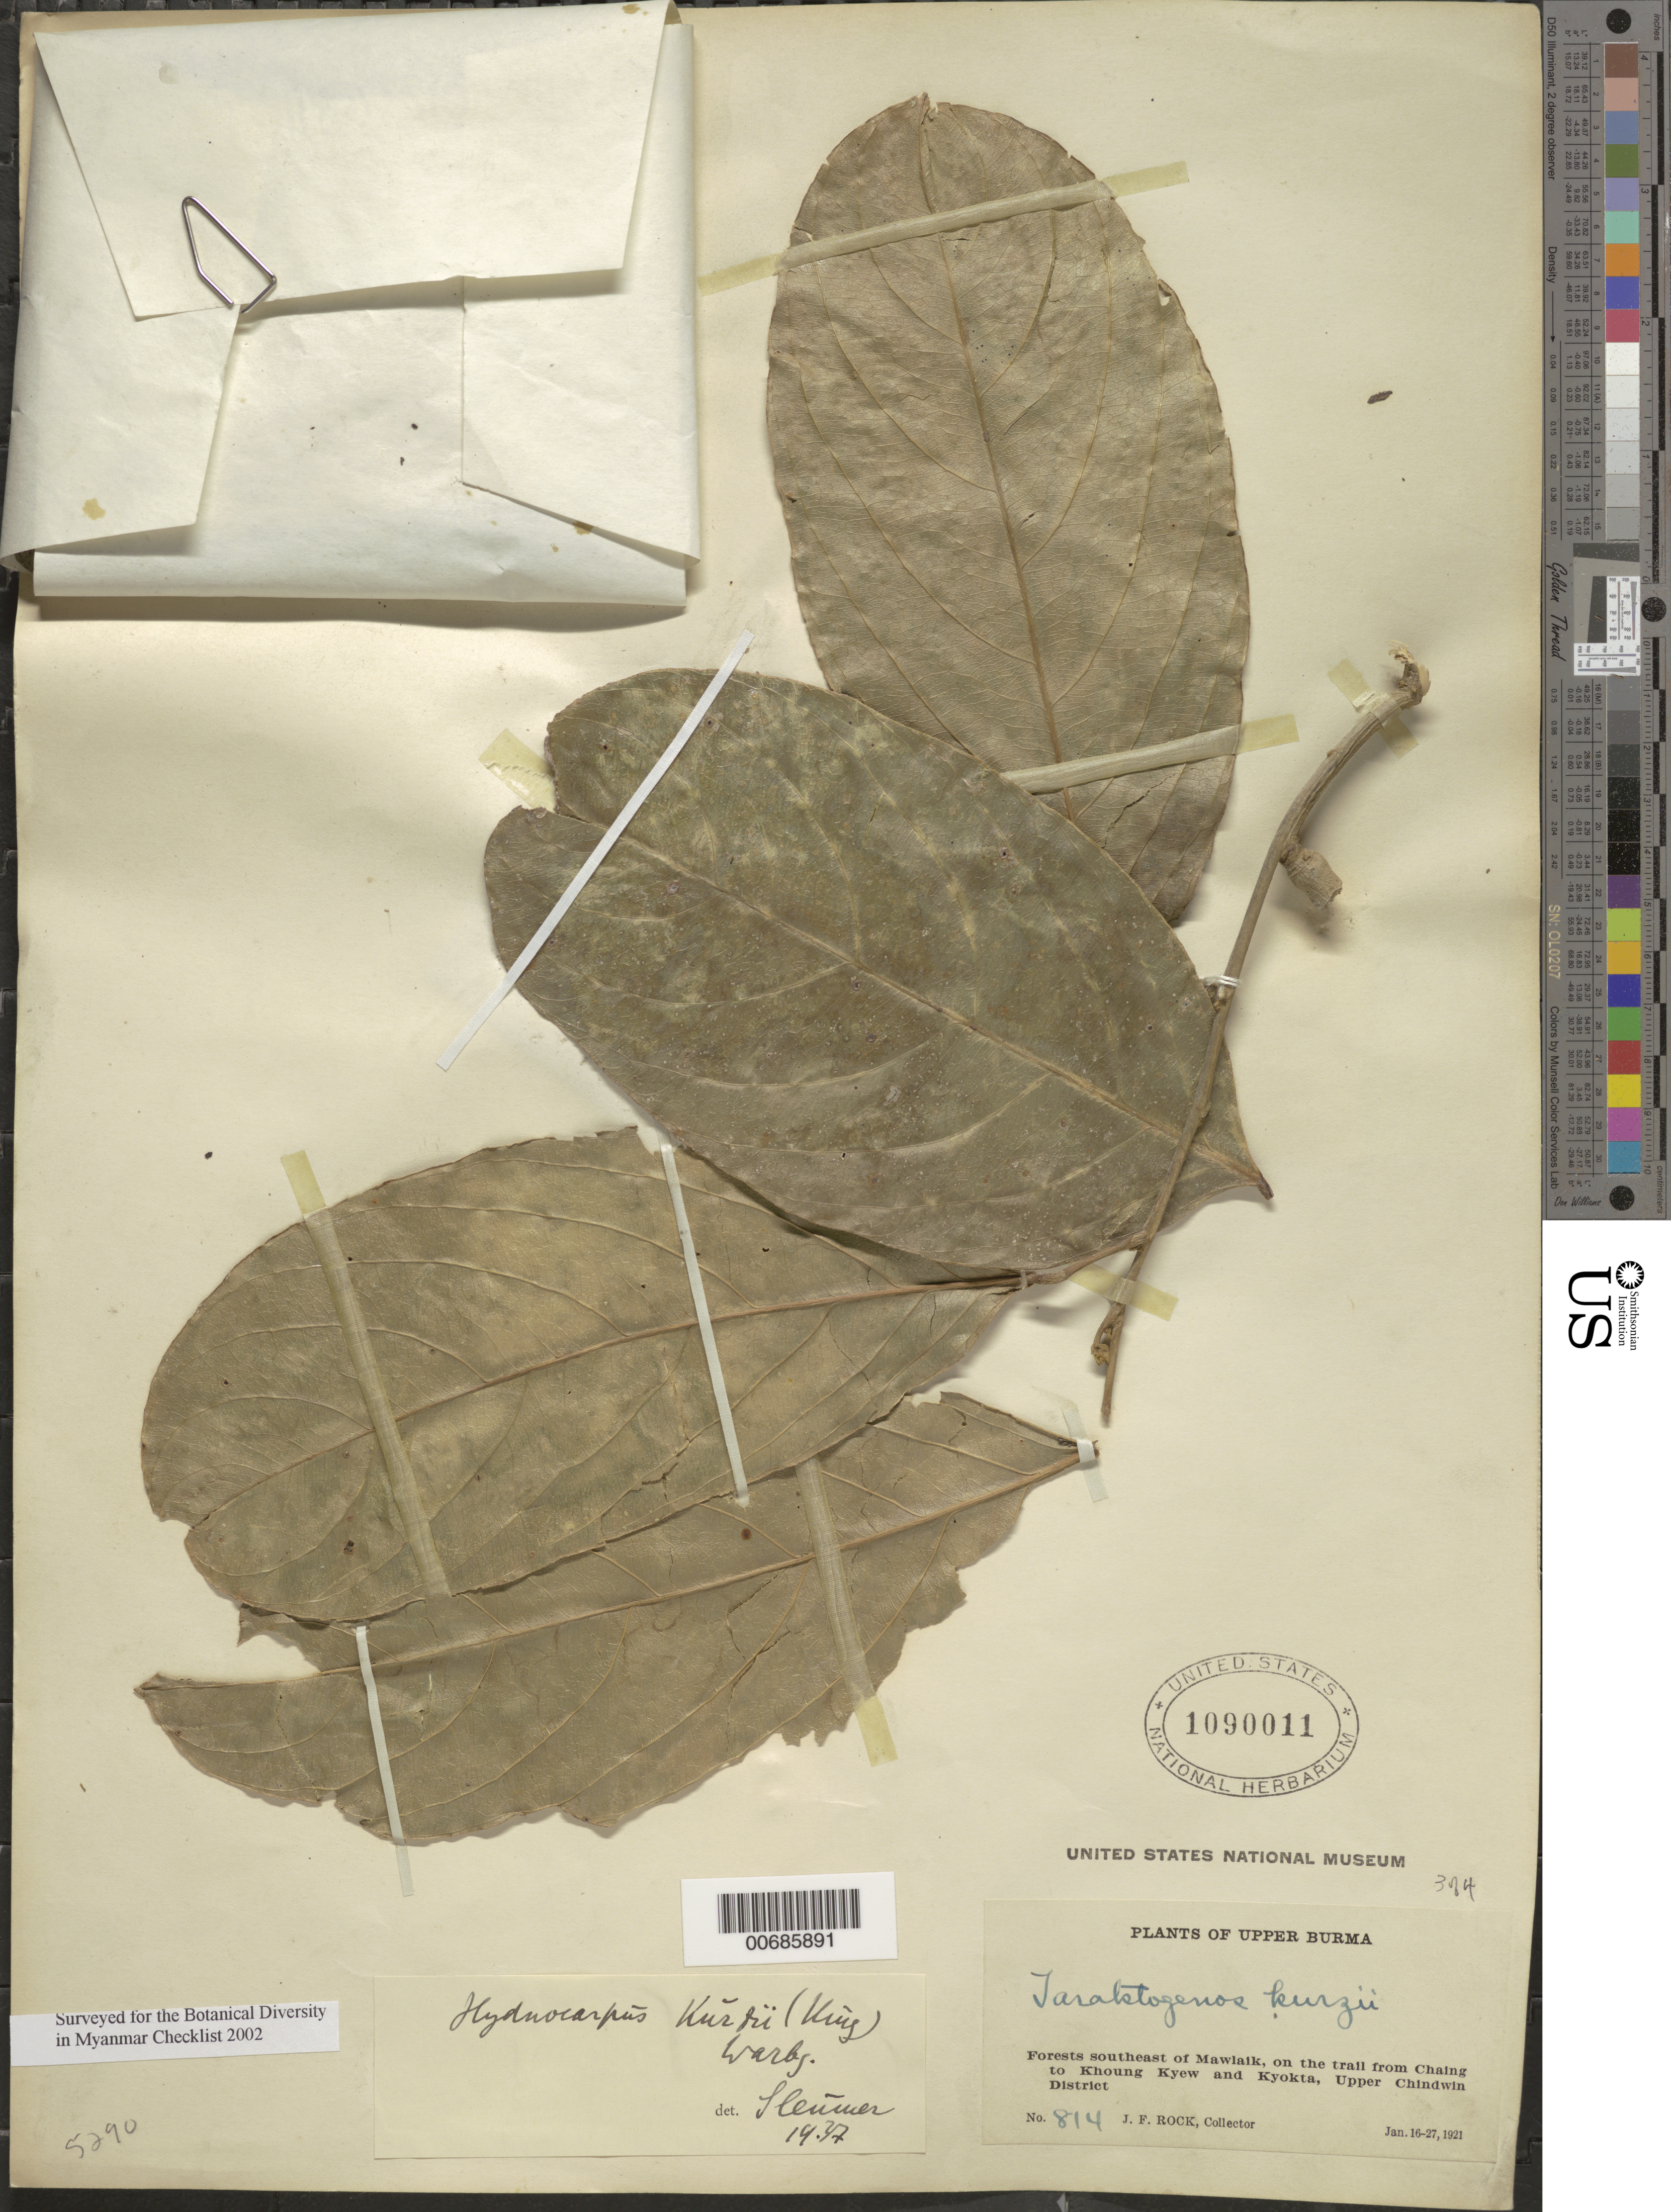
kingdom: Plantae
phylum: Tracheophyta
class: Magnoliopsida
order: Malpighiales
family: Achariaceae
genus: Hydnocarpus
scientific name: Hydnocarpus kurzii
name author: (King) Warb.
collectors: J. F. Rock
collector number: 814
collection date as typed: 16 Jan 1921 to 27 Jan 1921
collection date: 1921-01-16/1921-01-27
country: Myanmar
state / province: Sagaing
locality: Upper Chindwin Dist., Mawlaik, SE of, trail from Chaing to Khoung Kyew and Kyokta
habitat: Forest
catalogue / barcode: US 1090011